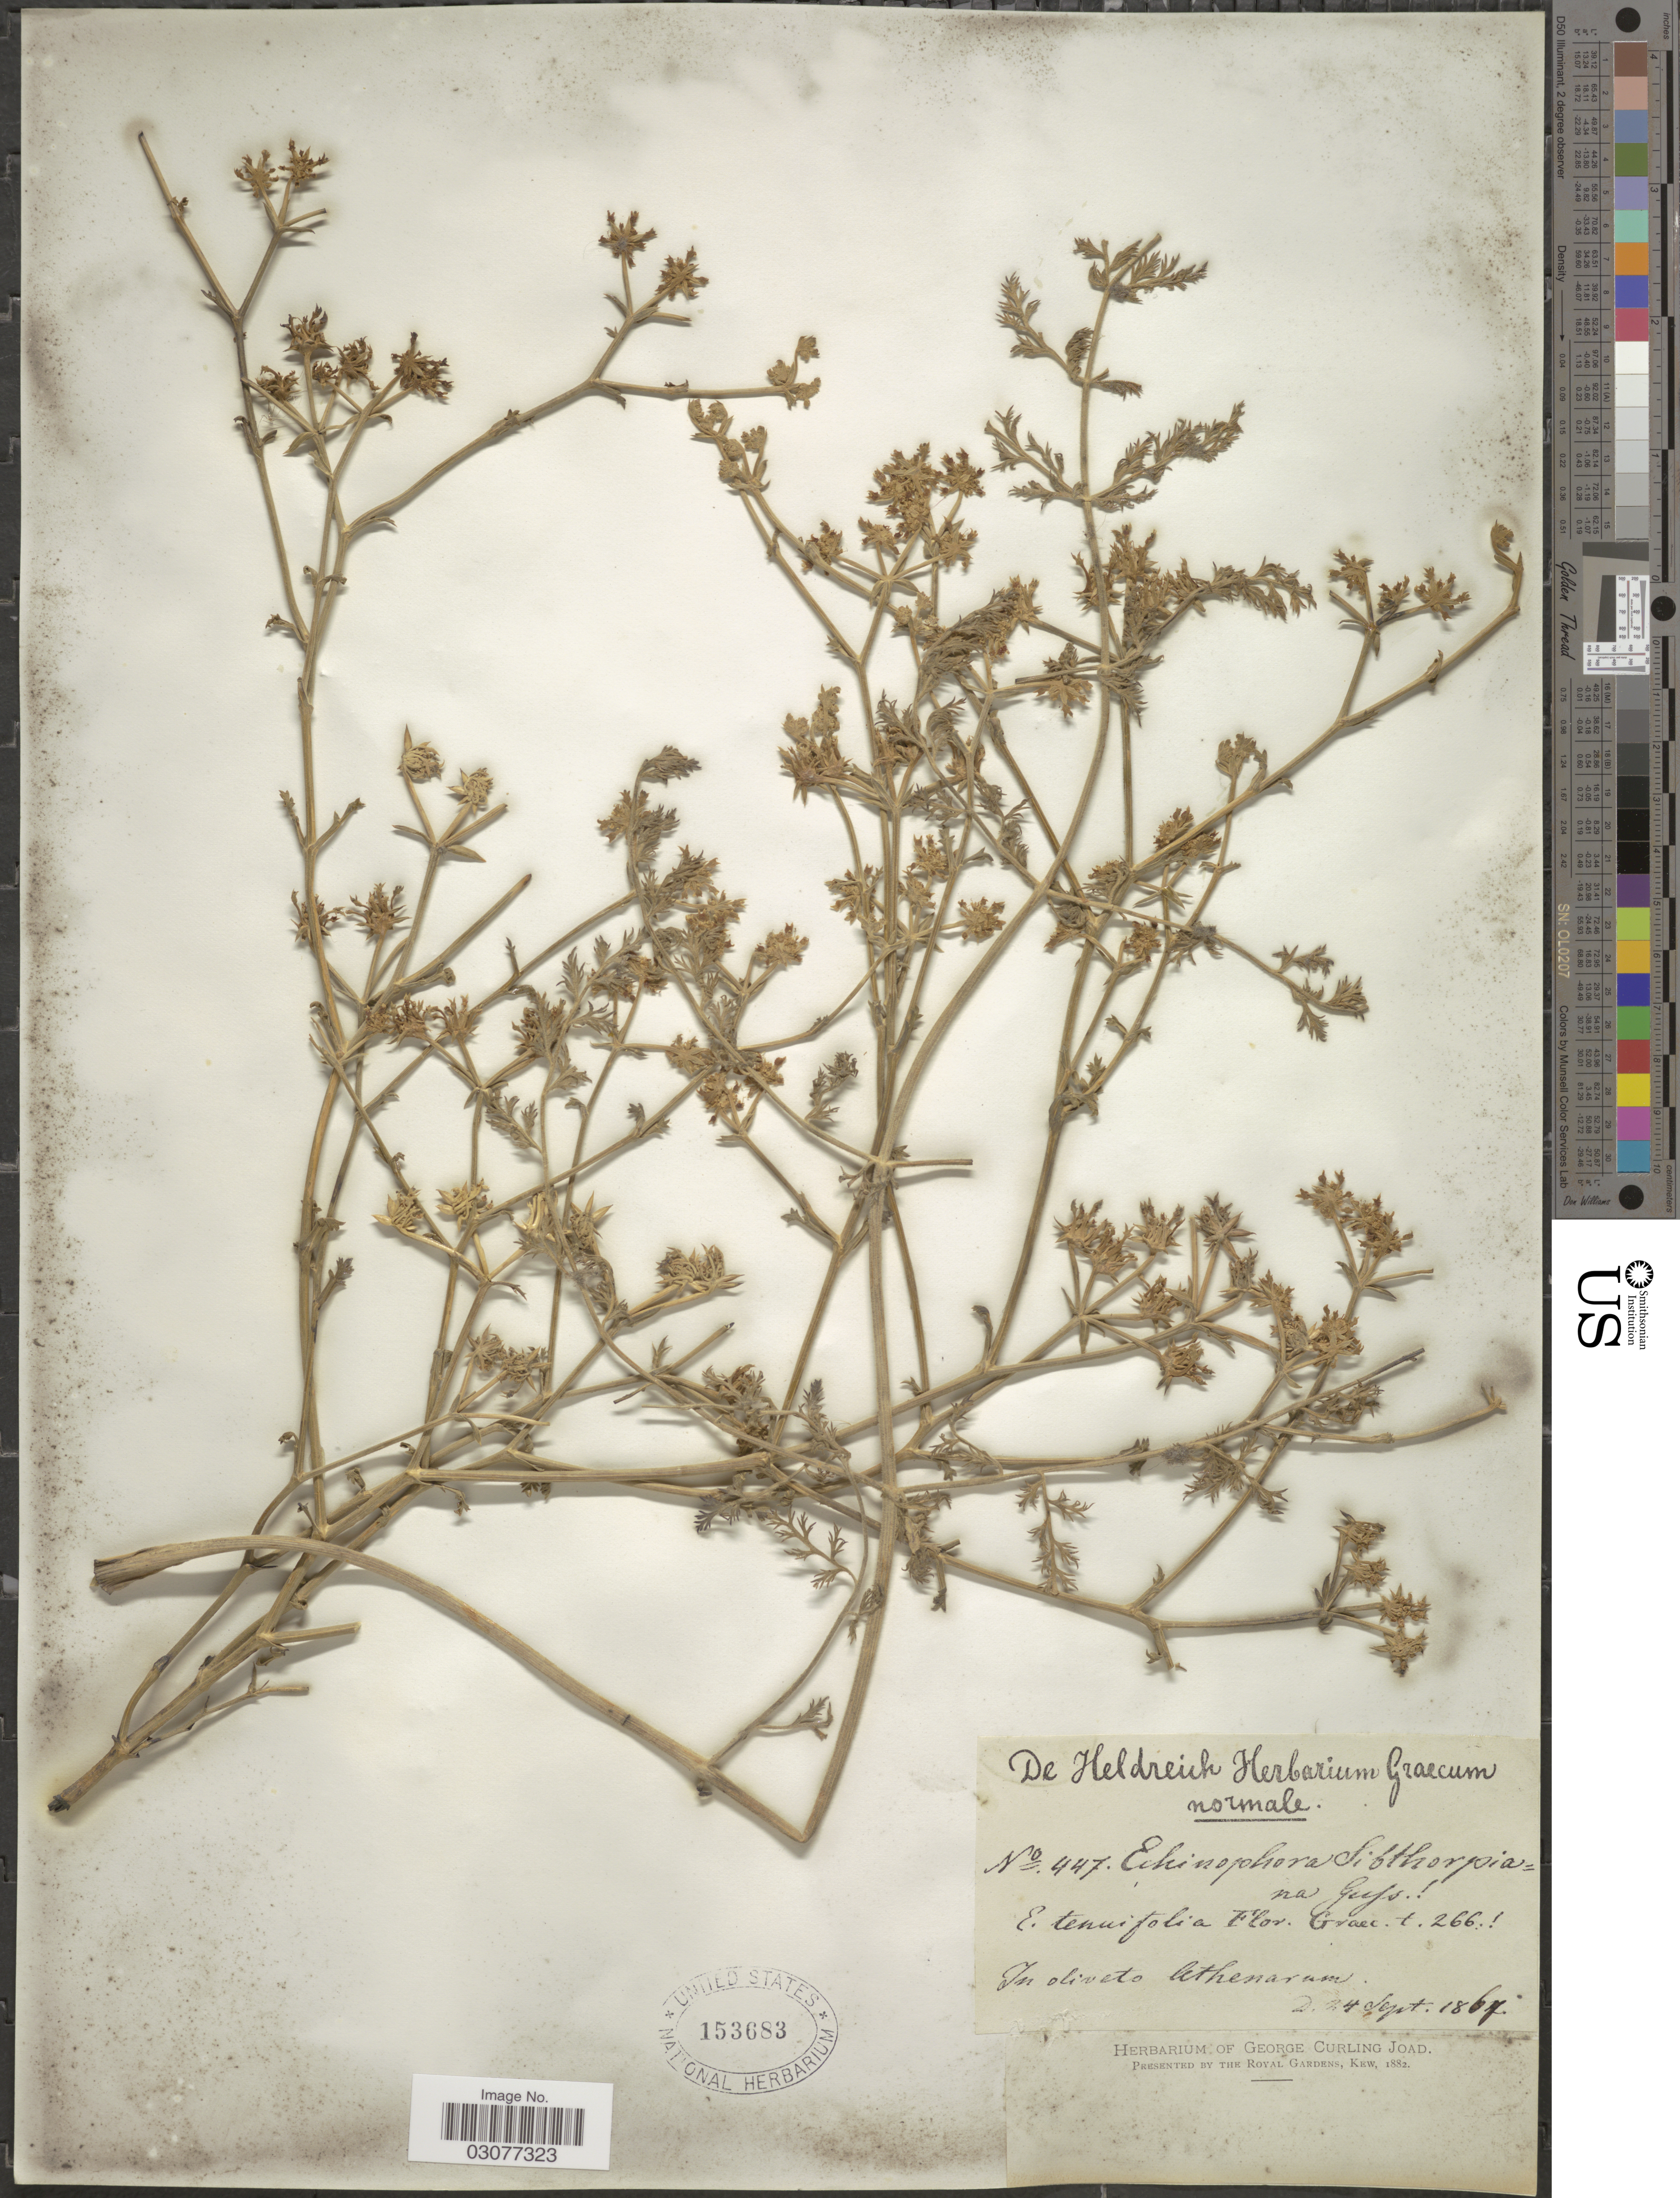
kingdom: Plantae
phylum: Tracheophyta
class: Magnoliopsida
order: Apiales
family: Apiaceae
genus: Echinophora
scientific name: Echinophora sibthorpiana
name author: Guss.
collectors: -. De Heldreich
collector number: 447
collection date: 1867-09-24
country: Greece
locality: In oliveto Athenarum.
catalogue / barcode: US 153683